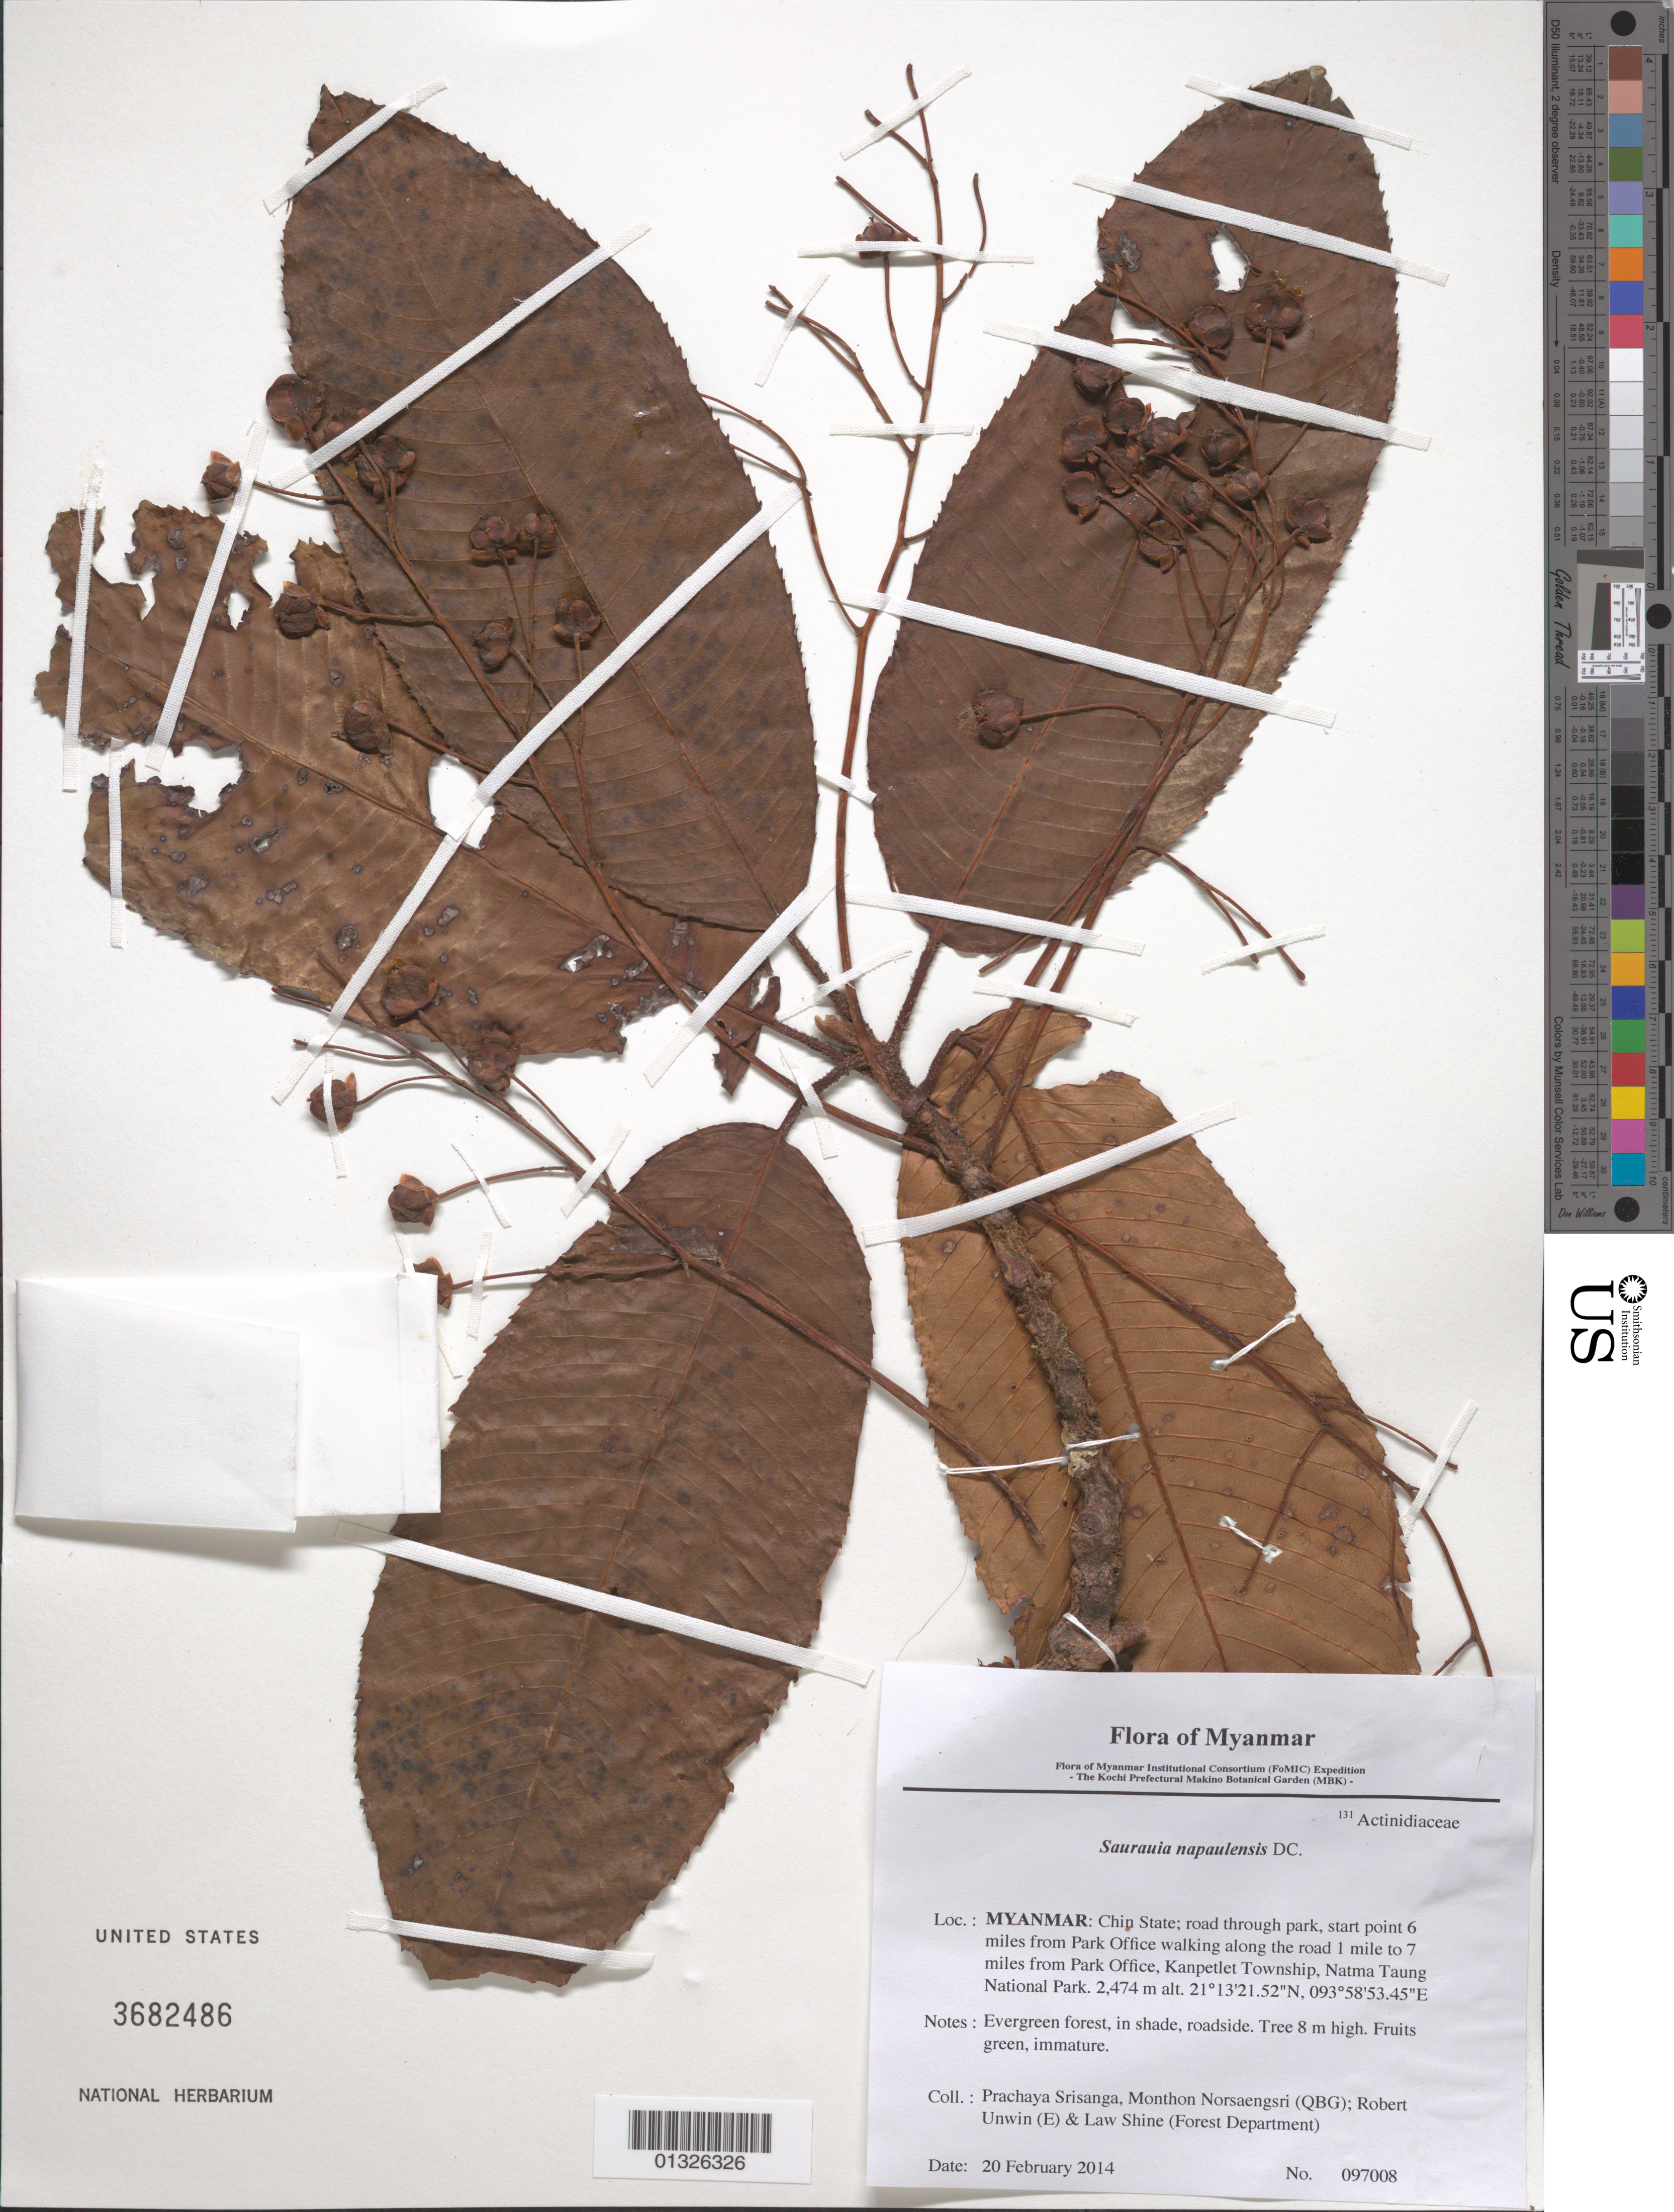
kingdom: Plantae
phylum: Tracheophyta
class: Magnoliopsida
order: Ericales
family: Actinidiaceae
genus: Saurauia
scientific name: Saurauia napaulensis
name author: DC.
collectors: P. Srisanga, M. Norsaengsri, R. Unwin & L. Shine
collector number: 97008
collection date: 2014-02-20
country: Myanmar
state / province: Chin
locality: Road through park, start point 6 miles from Park Office walking along the road 1 mile to 7 miles from Park Office, Kanpetlet Township, Natma Taung National Park.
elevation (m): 2474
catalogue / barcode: US 3682486